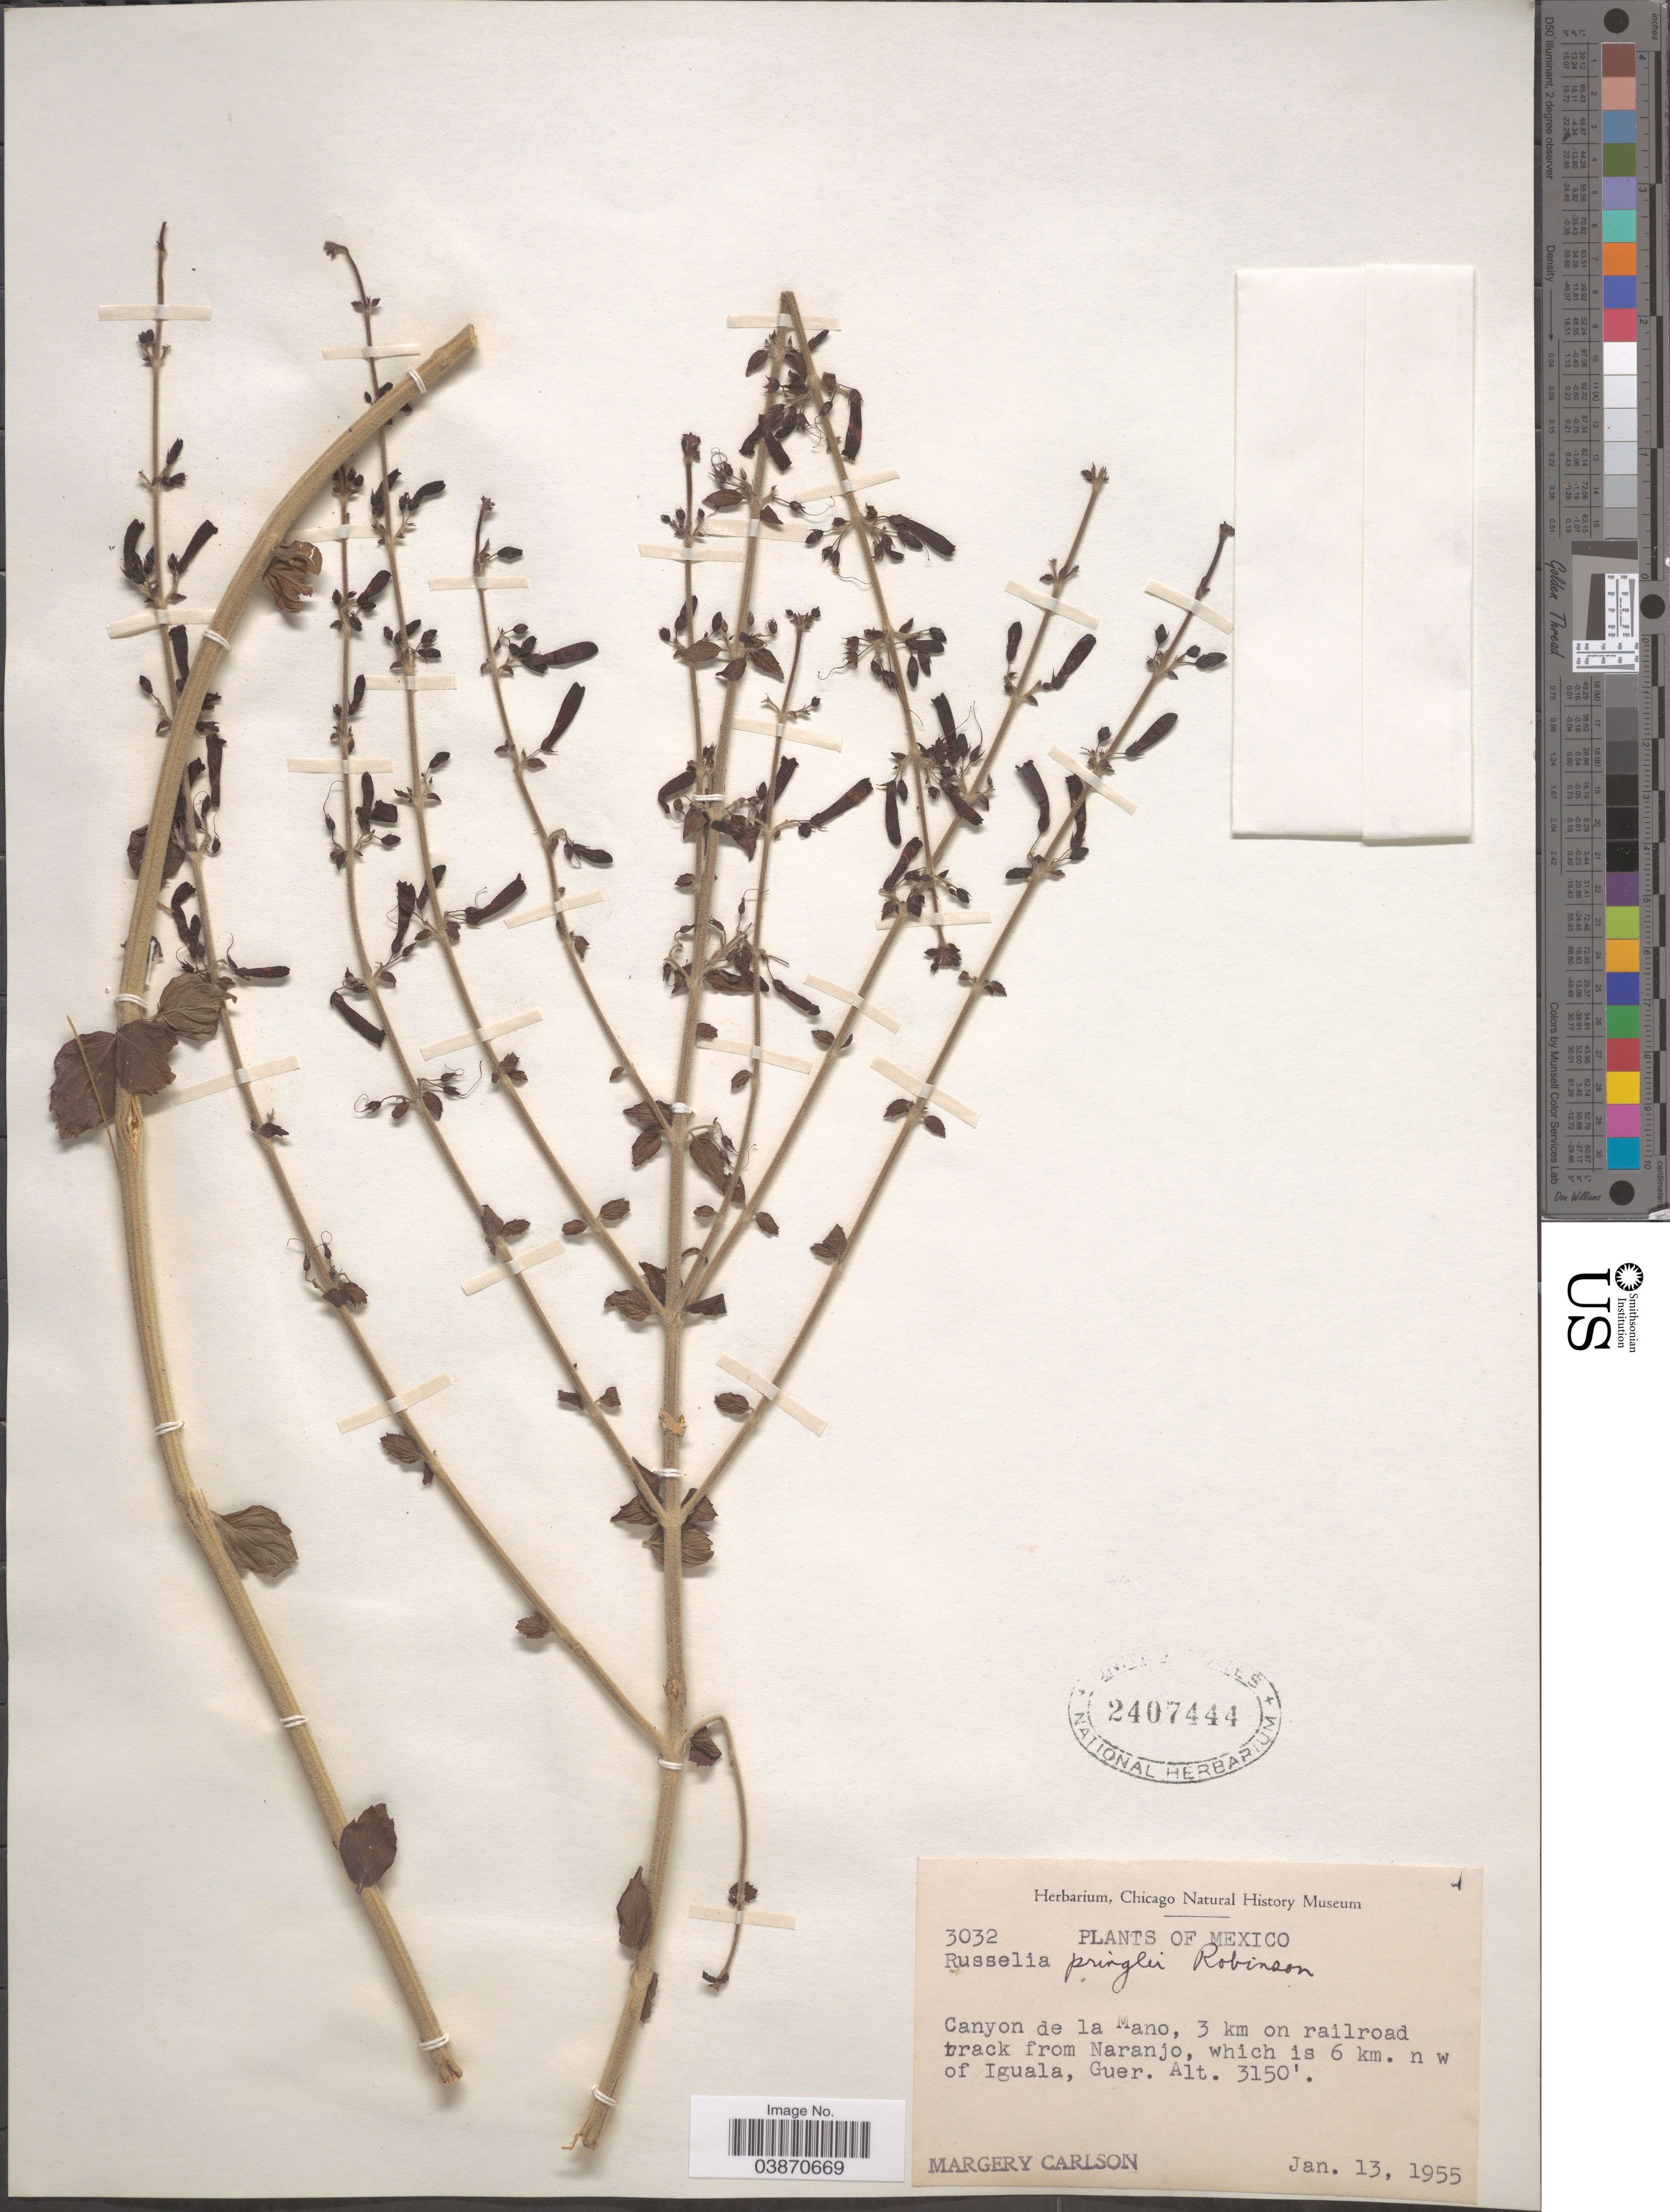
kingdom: Plantae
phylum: Tracheophyta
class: Magnoliopsida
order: Lamiales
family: Plantaginaceae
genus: Russelia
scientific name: Russelia pringlei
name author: B.L. Rob.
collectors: M. C. Carlson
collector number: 3032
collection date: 1955-01-13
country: Mexico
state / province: Guerrero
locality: Canyon de la Mano, 3 km on railroad track from Naranjo, which is 6 km. n w of Iguala, Guer.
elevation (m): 960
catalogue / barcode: US 2407444